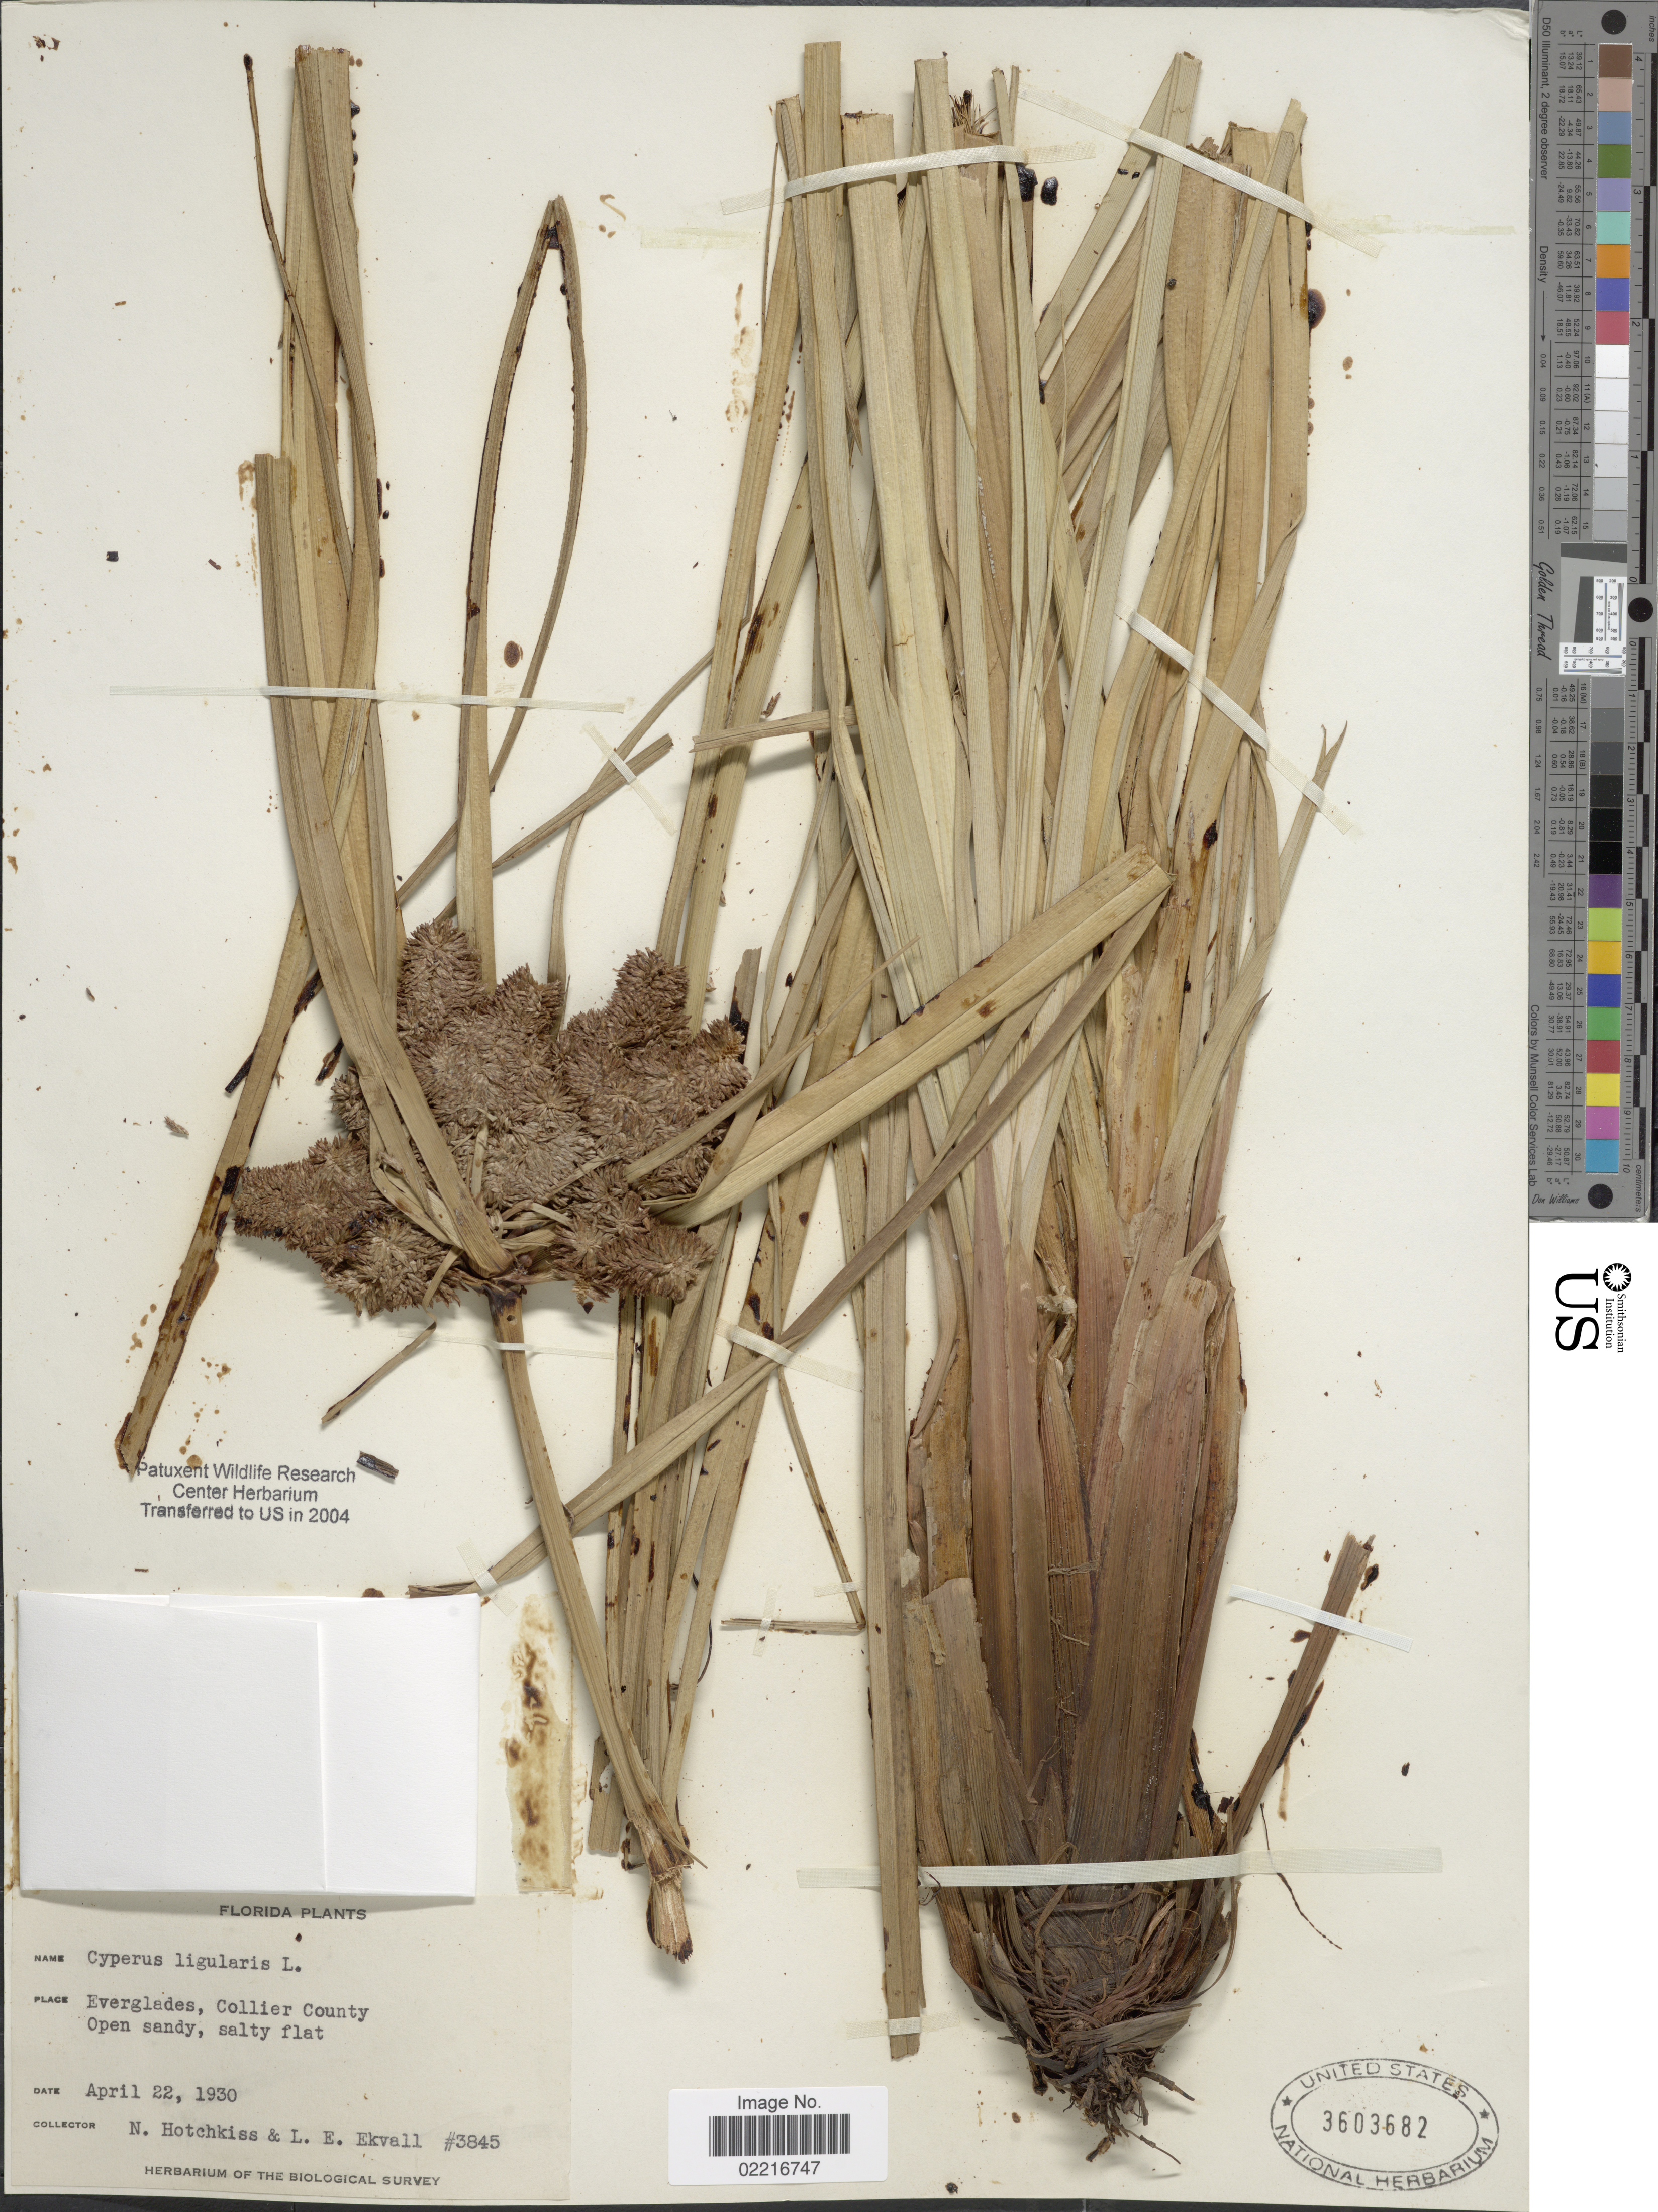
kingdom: Plantae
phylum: Tracheophyta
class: Liliopsida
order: Poales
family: Cyperaceae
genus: Cyperus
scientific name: Cyperus ligularis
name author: L.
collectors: N. Hotchkiss & L. Ekvall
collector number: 3845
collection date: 1930-04-22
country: United States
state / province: Florida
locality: Everglades, Collier County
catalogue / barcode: US 3603682